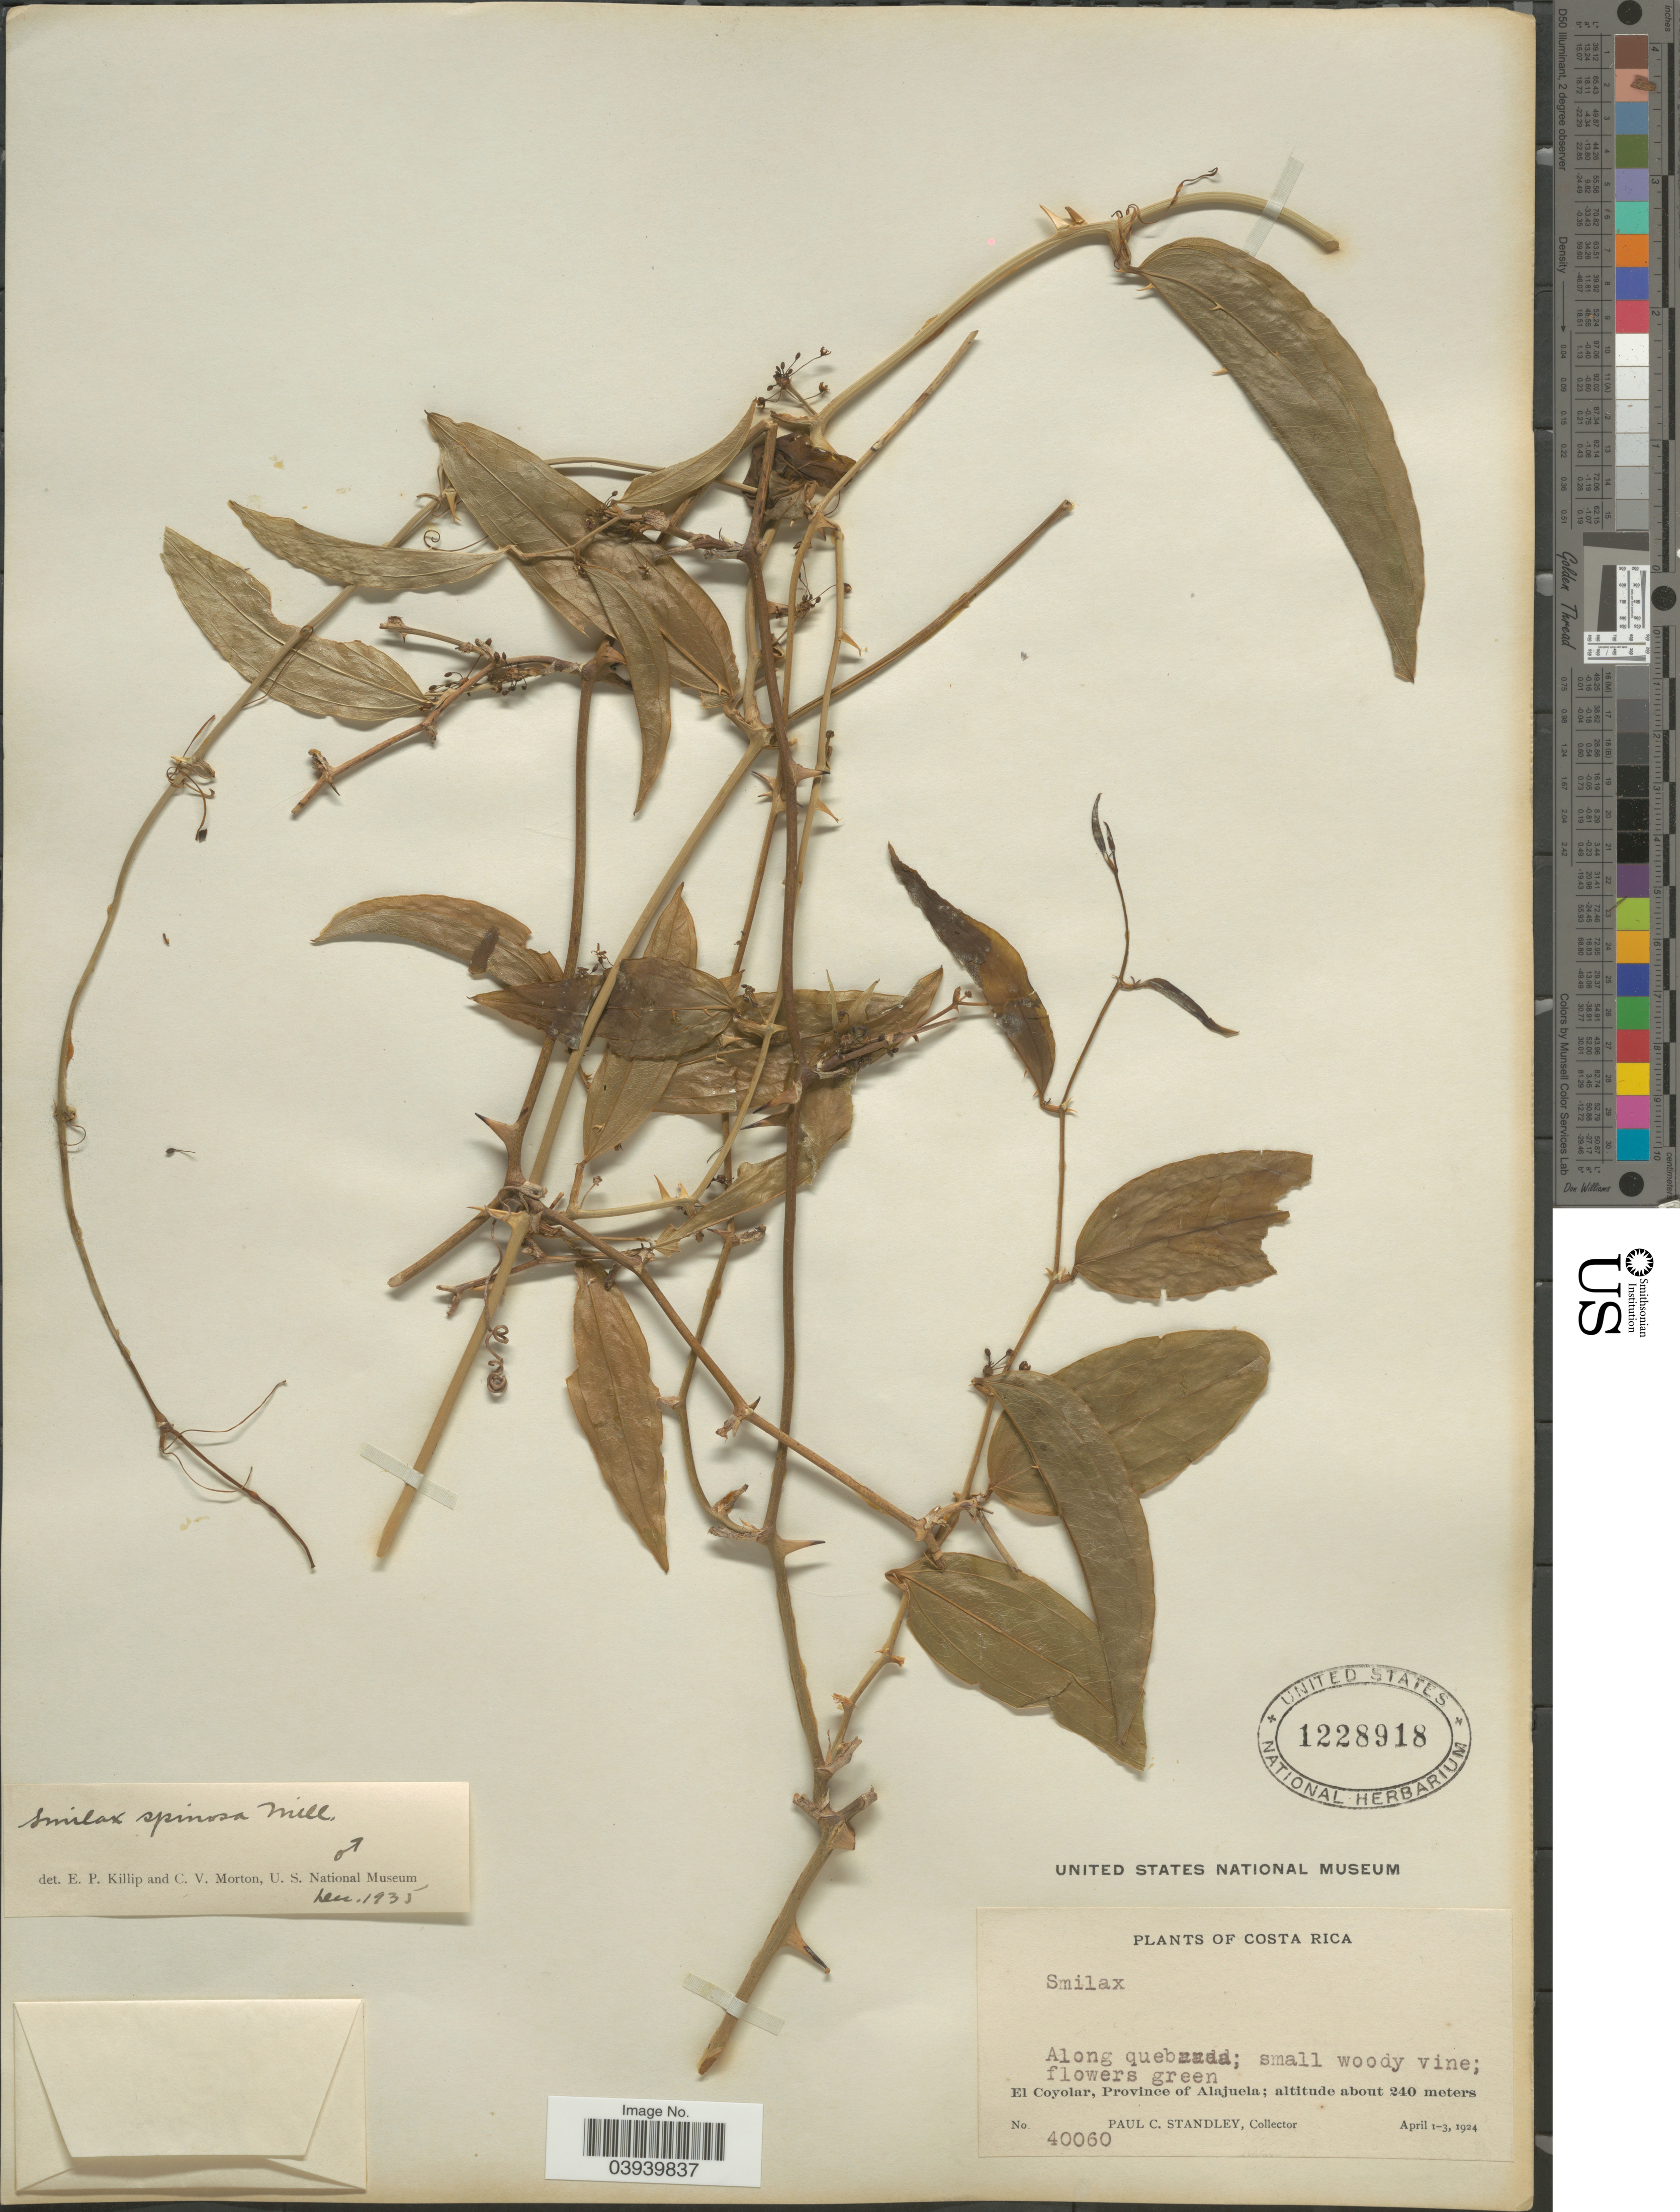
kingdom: Plantae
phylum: Tracheophyta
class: Liliopsida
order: Liliales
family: Smilacaceae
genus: Smilax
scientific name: Smilax spinosa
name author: Mill.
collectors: P. C. Standley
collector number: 40060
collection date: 1924-04-01/1924-04-03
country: Costa Rica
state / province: Alajuela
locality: El Coyolar.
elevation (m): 240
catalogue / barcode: US 1228918